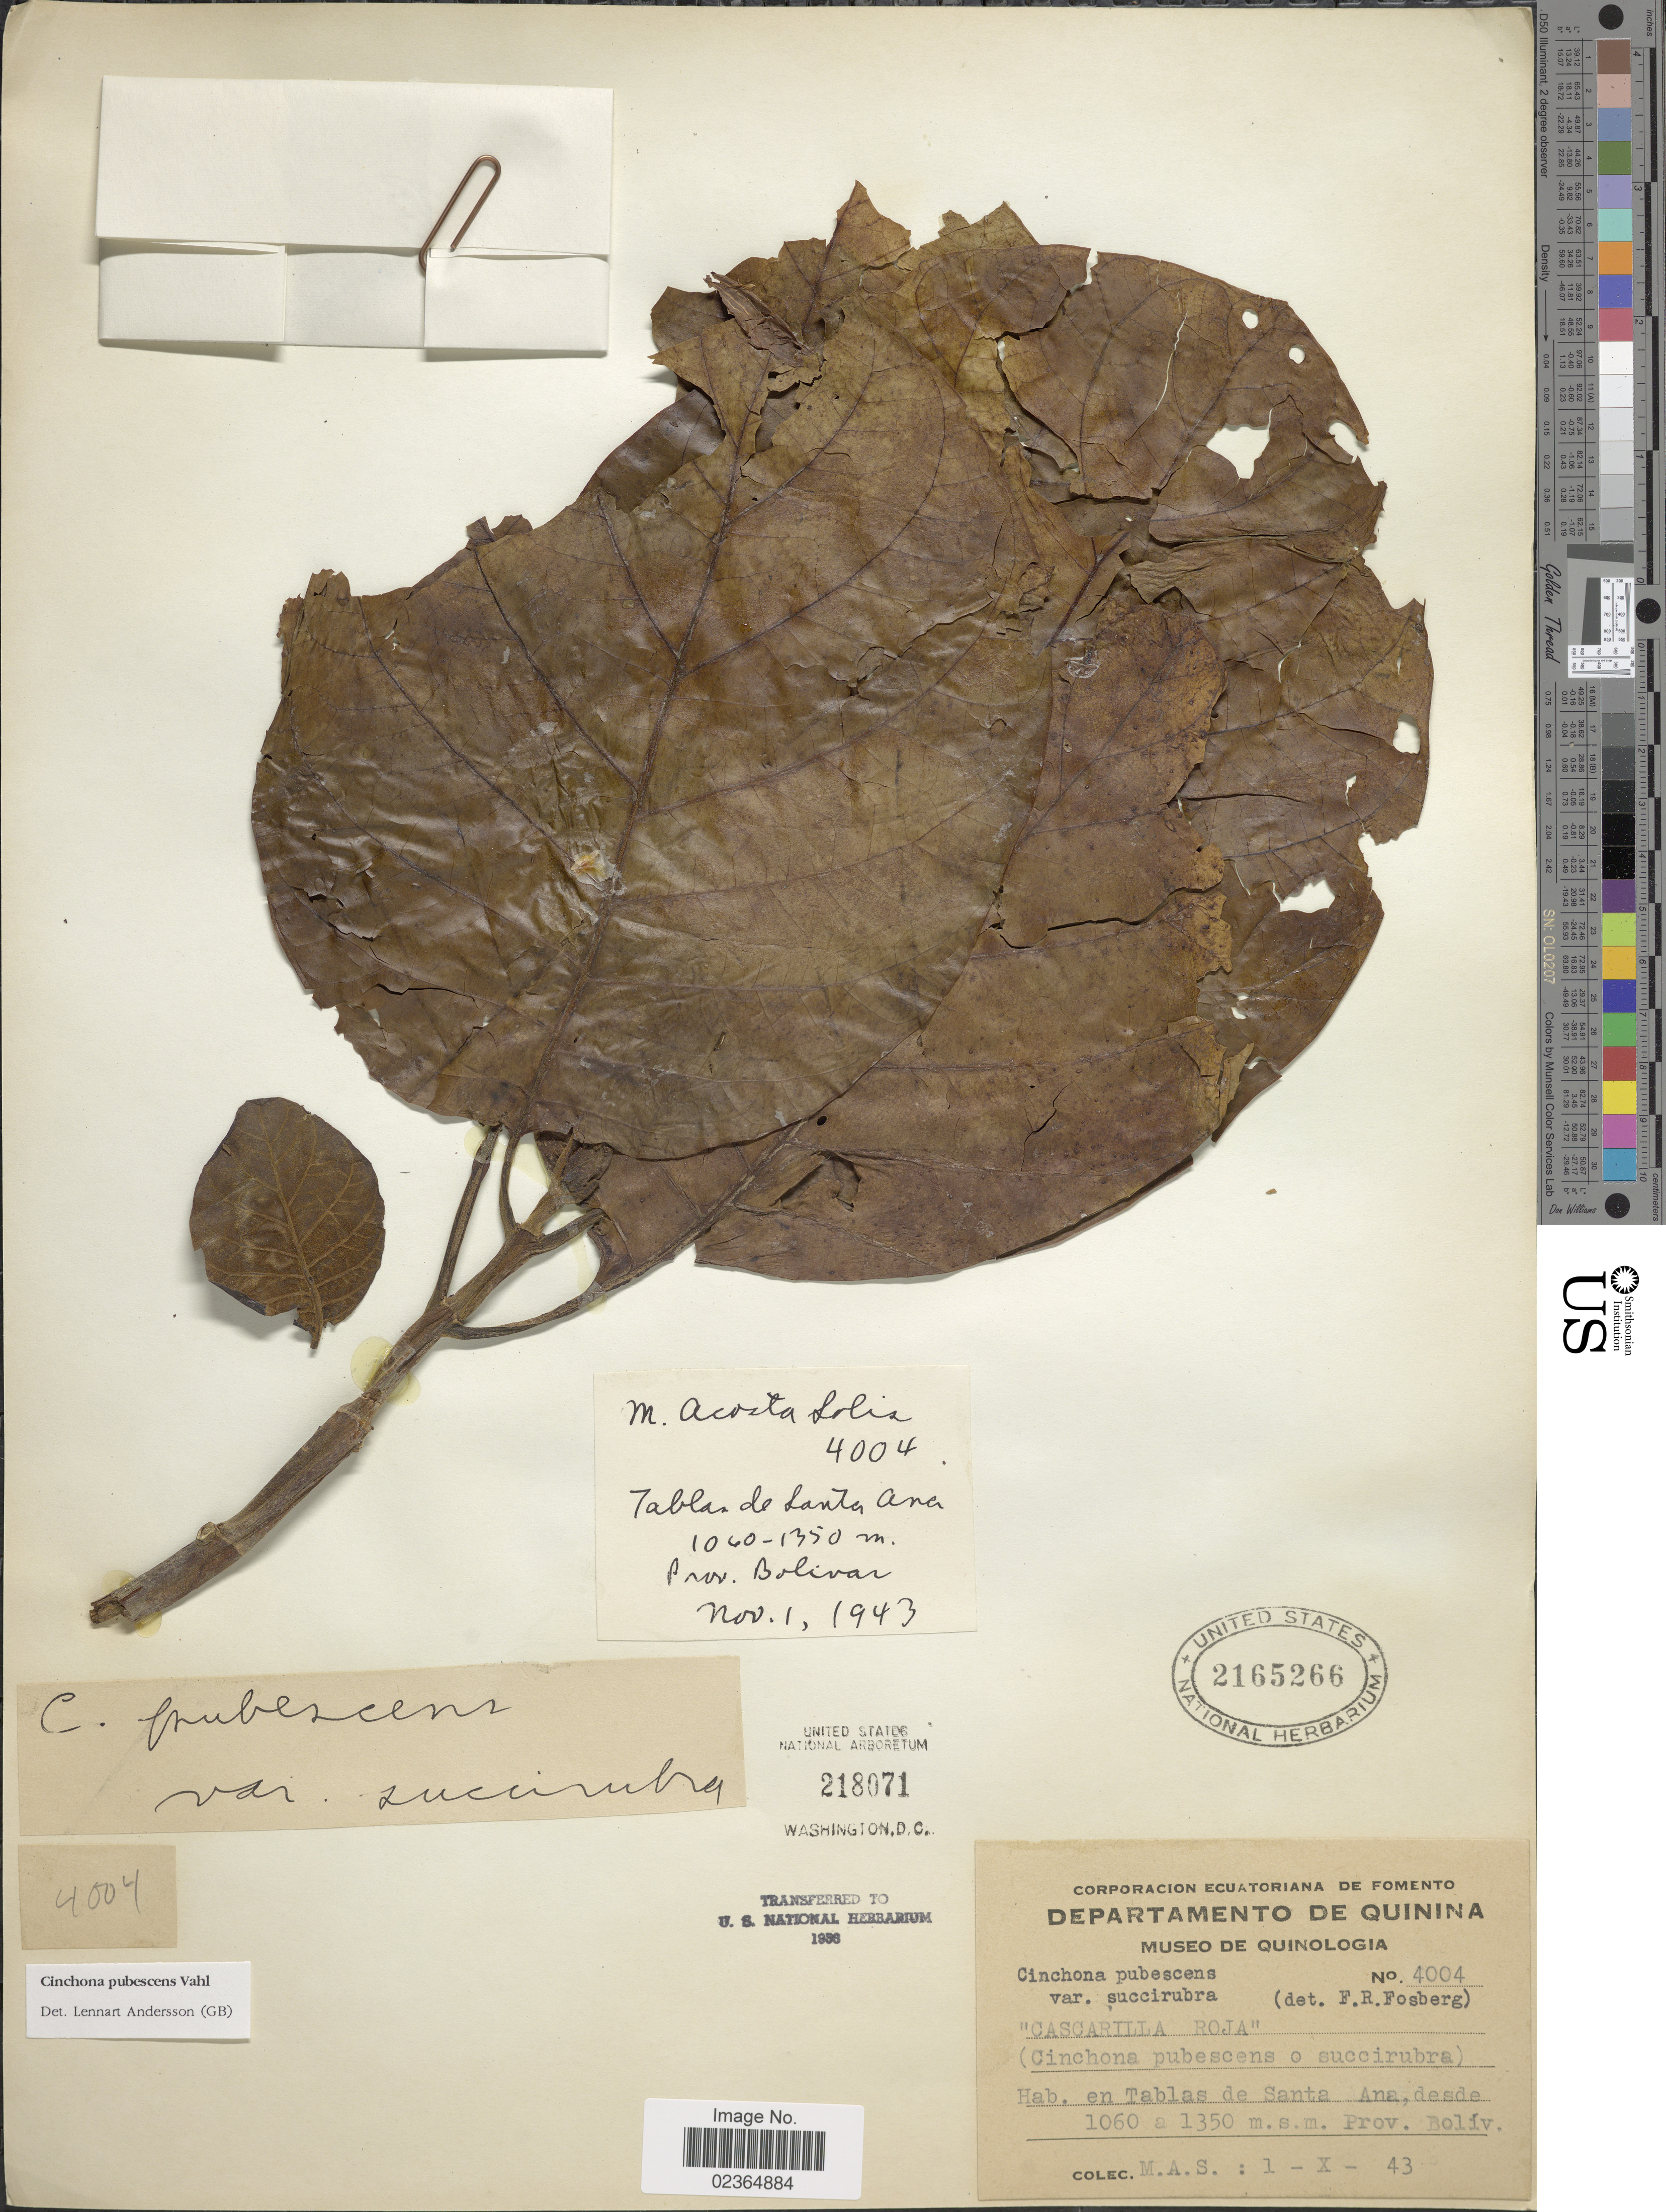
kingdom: Plantae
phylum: Tracheophyta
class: Magnoliopsida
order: Gentianales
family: Rubiaceae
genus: Cinchona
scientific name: Cinchona pubescens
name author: Vahl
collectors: M. Acosta Solis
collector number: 4004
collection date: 1943-11-01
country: Ecuador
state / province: Bolívar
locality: Tablas de Santa Ana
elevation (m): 1060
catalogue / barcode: US 2165266